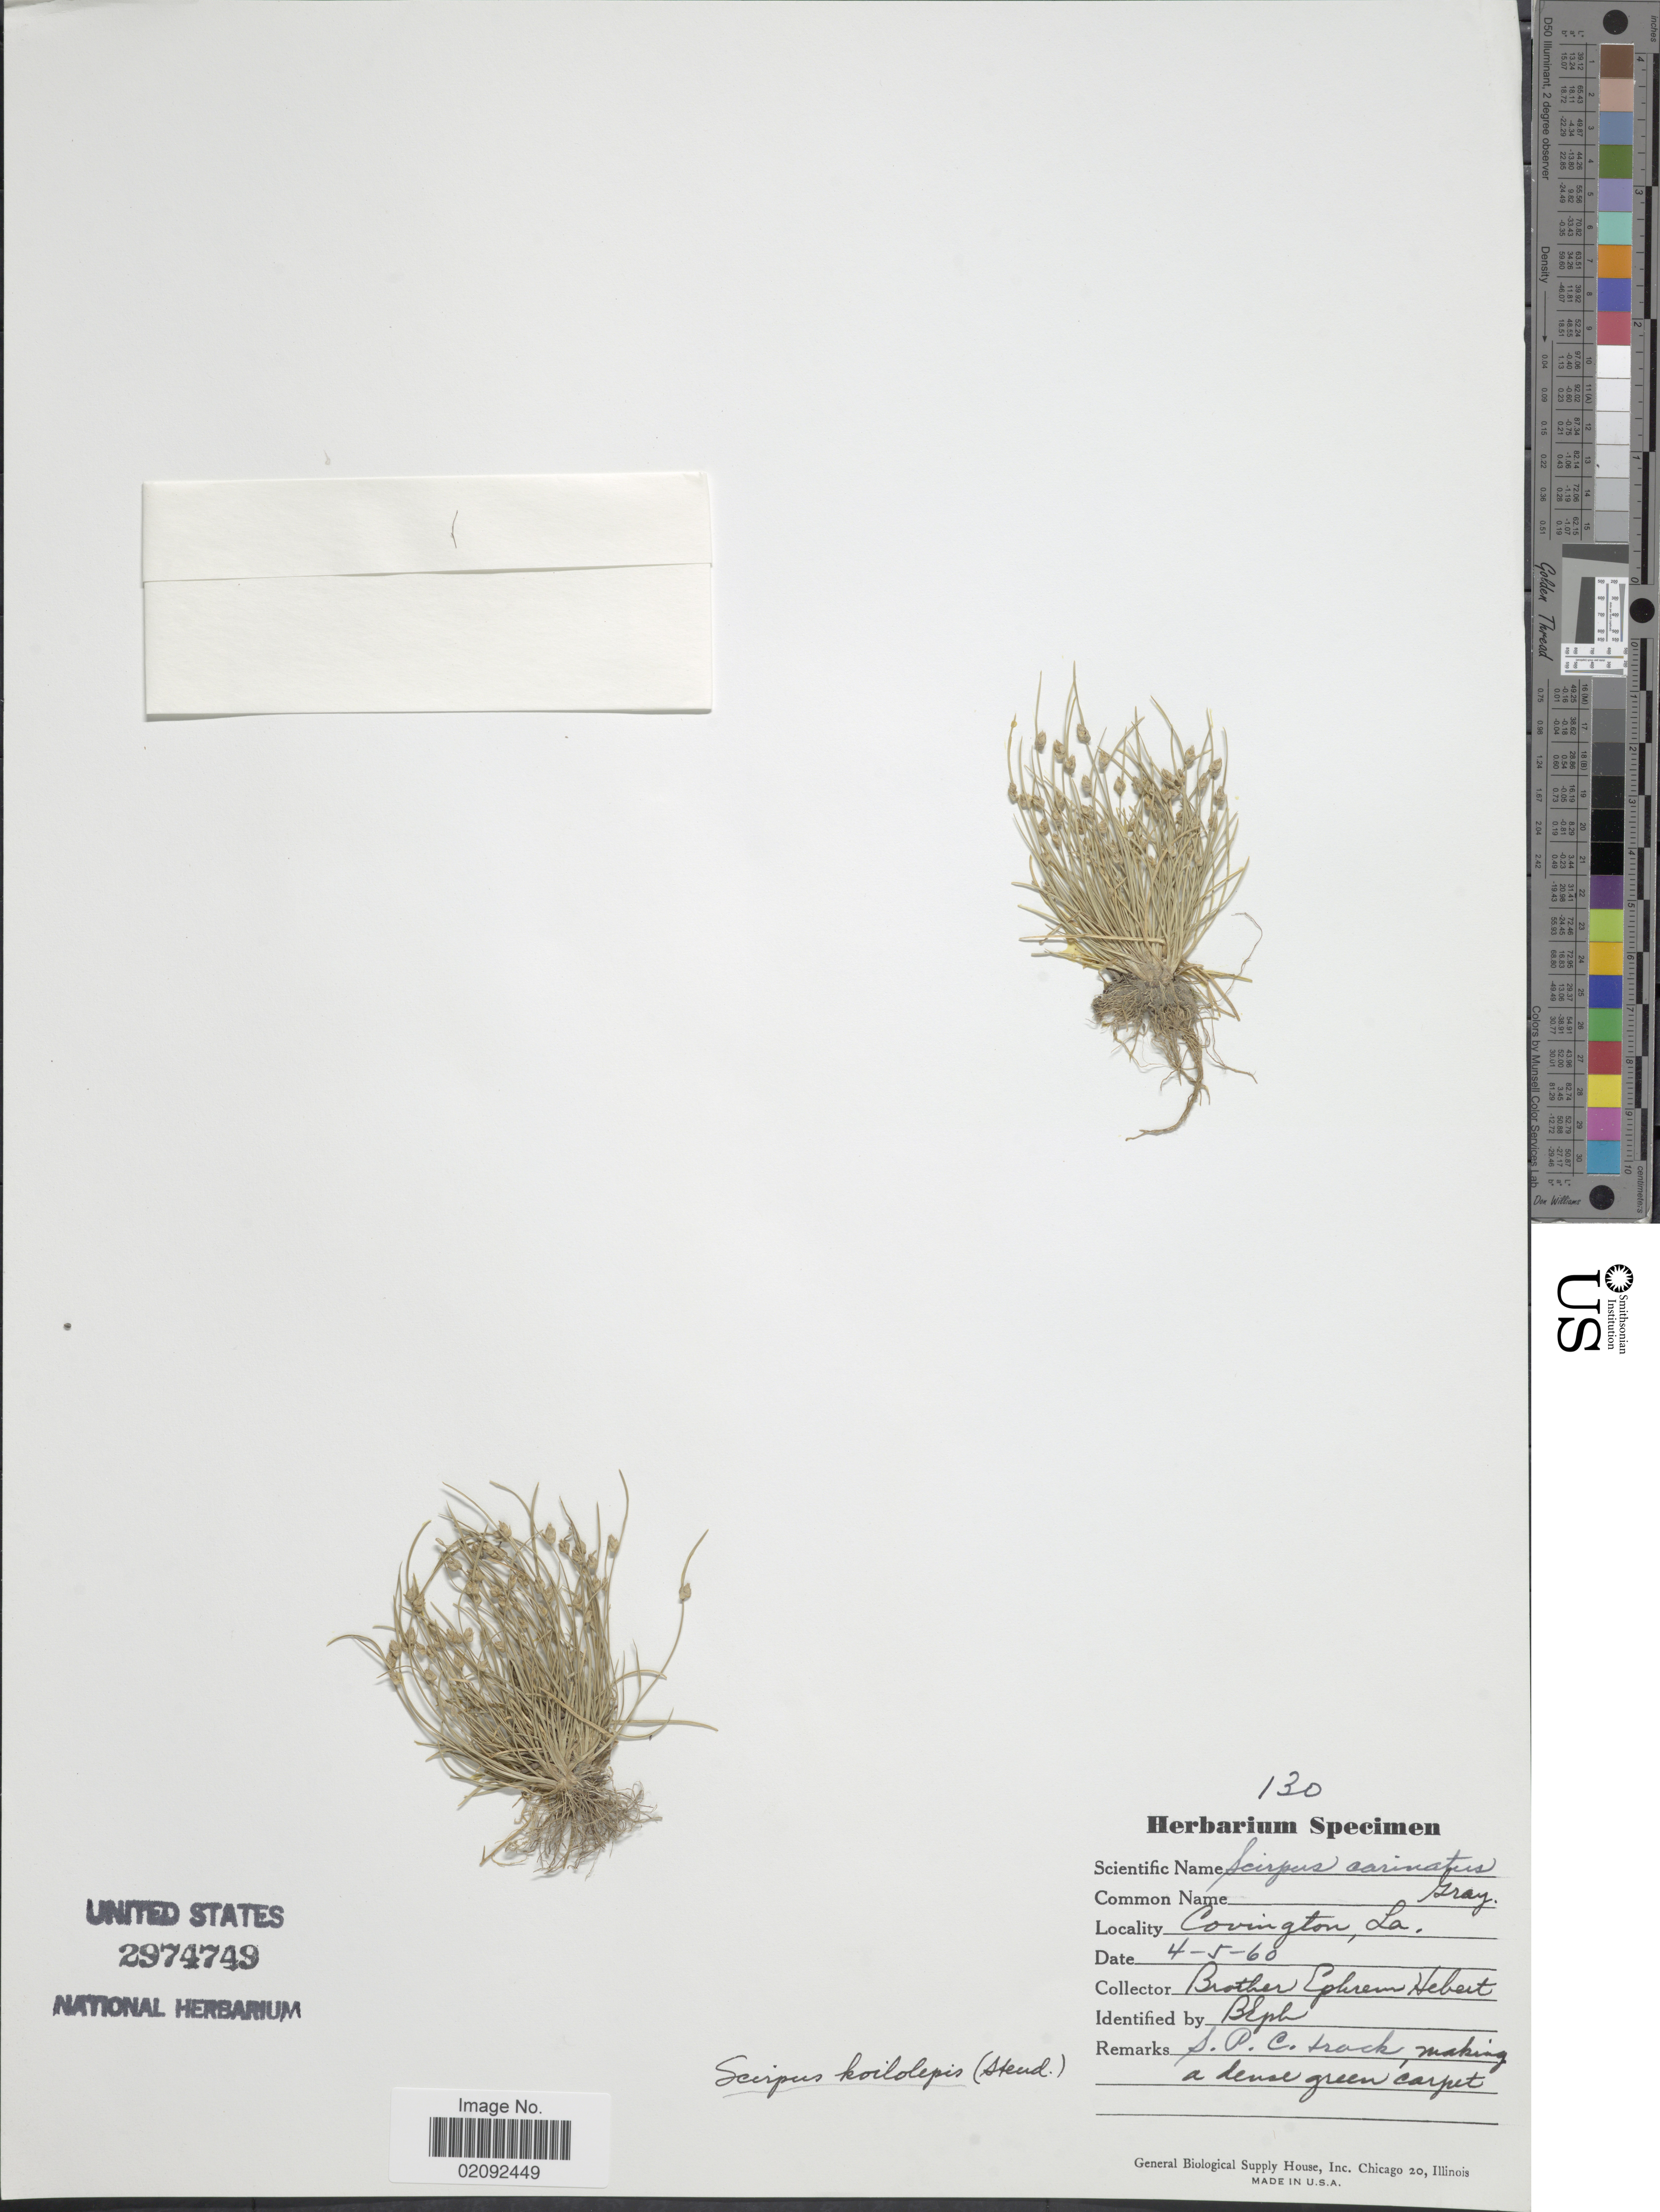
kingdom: Plantae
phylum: Tracheophyta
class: Liliopsida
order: Poales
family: Cyperaceae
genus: Isolepis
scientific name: Isolepis carinata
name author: Hook. & Arn. ex Torr.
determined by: Strong, M. T., (US), Smithsonian Institution - National Museum of Natural History (UNITED STATES)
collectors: E. Hebert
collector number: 130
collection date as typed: Transcribed d/m/y: 5/4/60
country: United States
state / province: Louisiana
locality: Covington.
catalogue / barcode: US 2974749